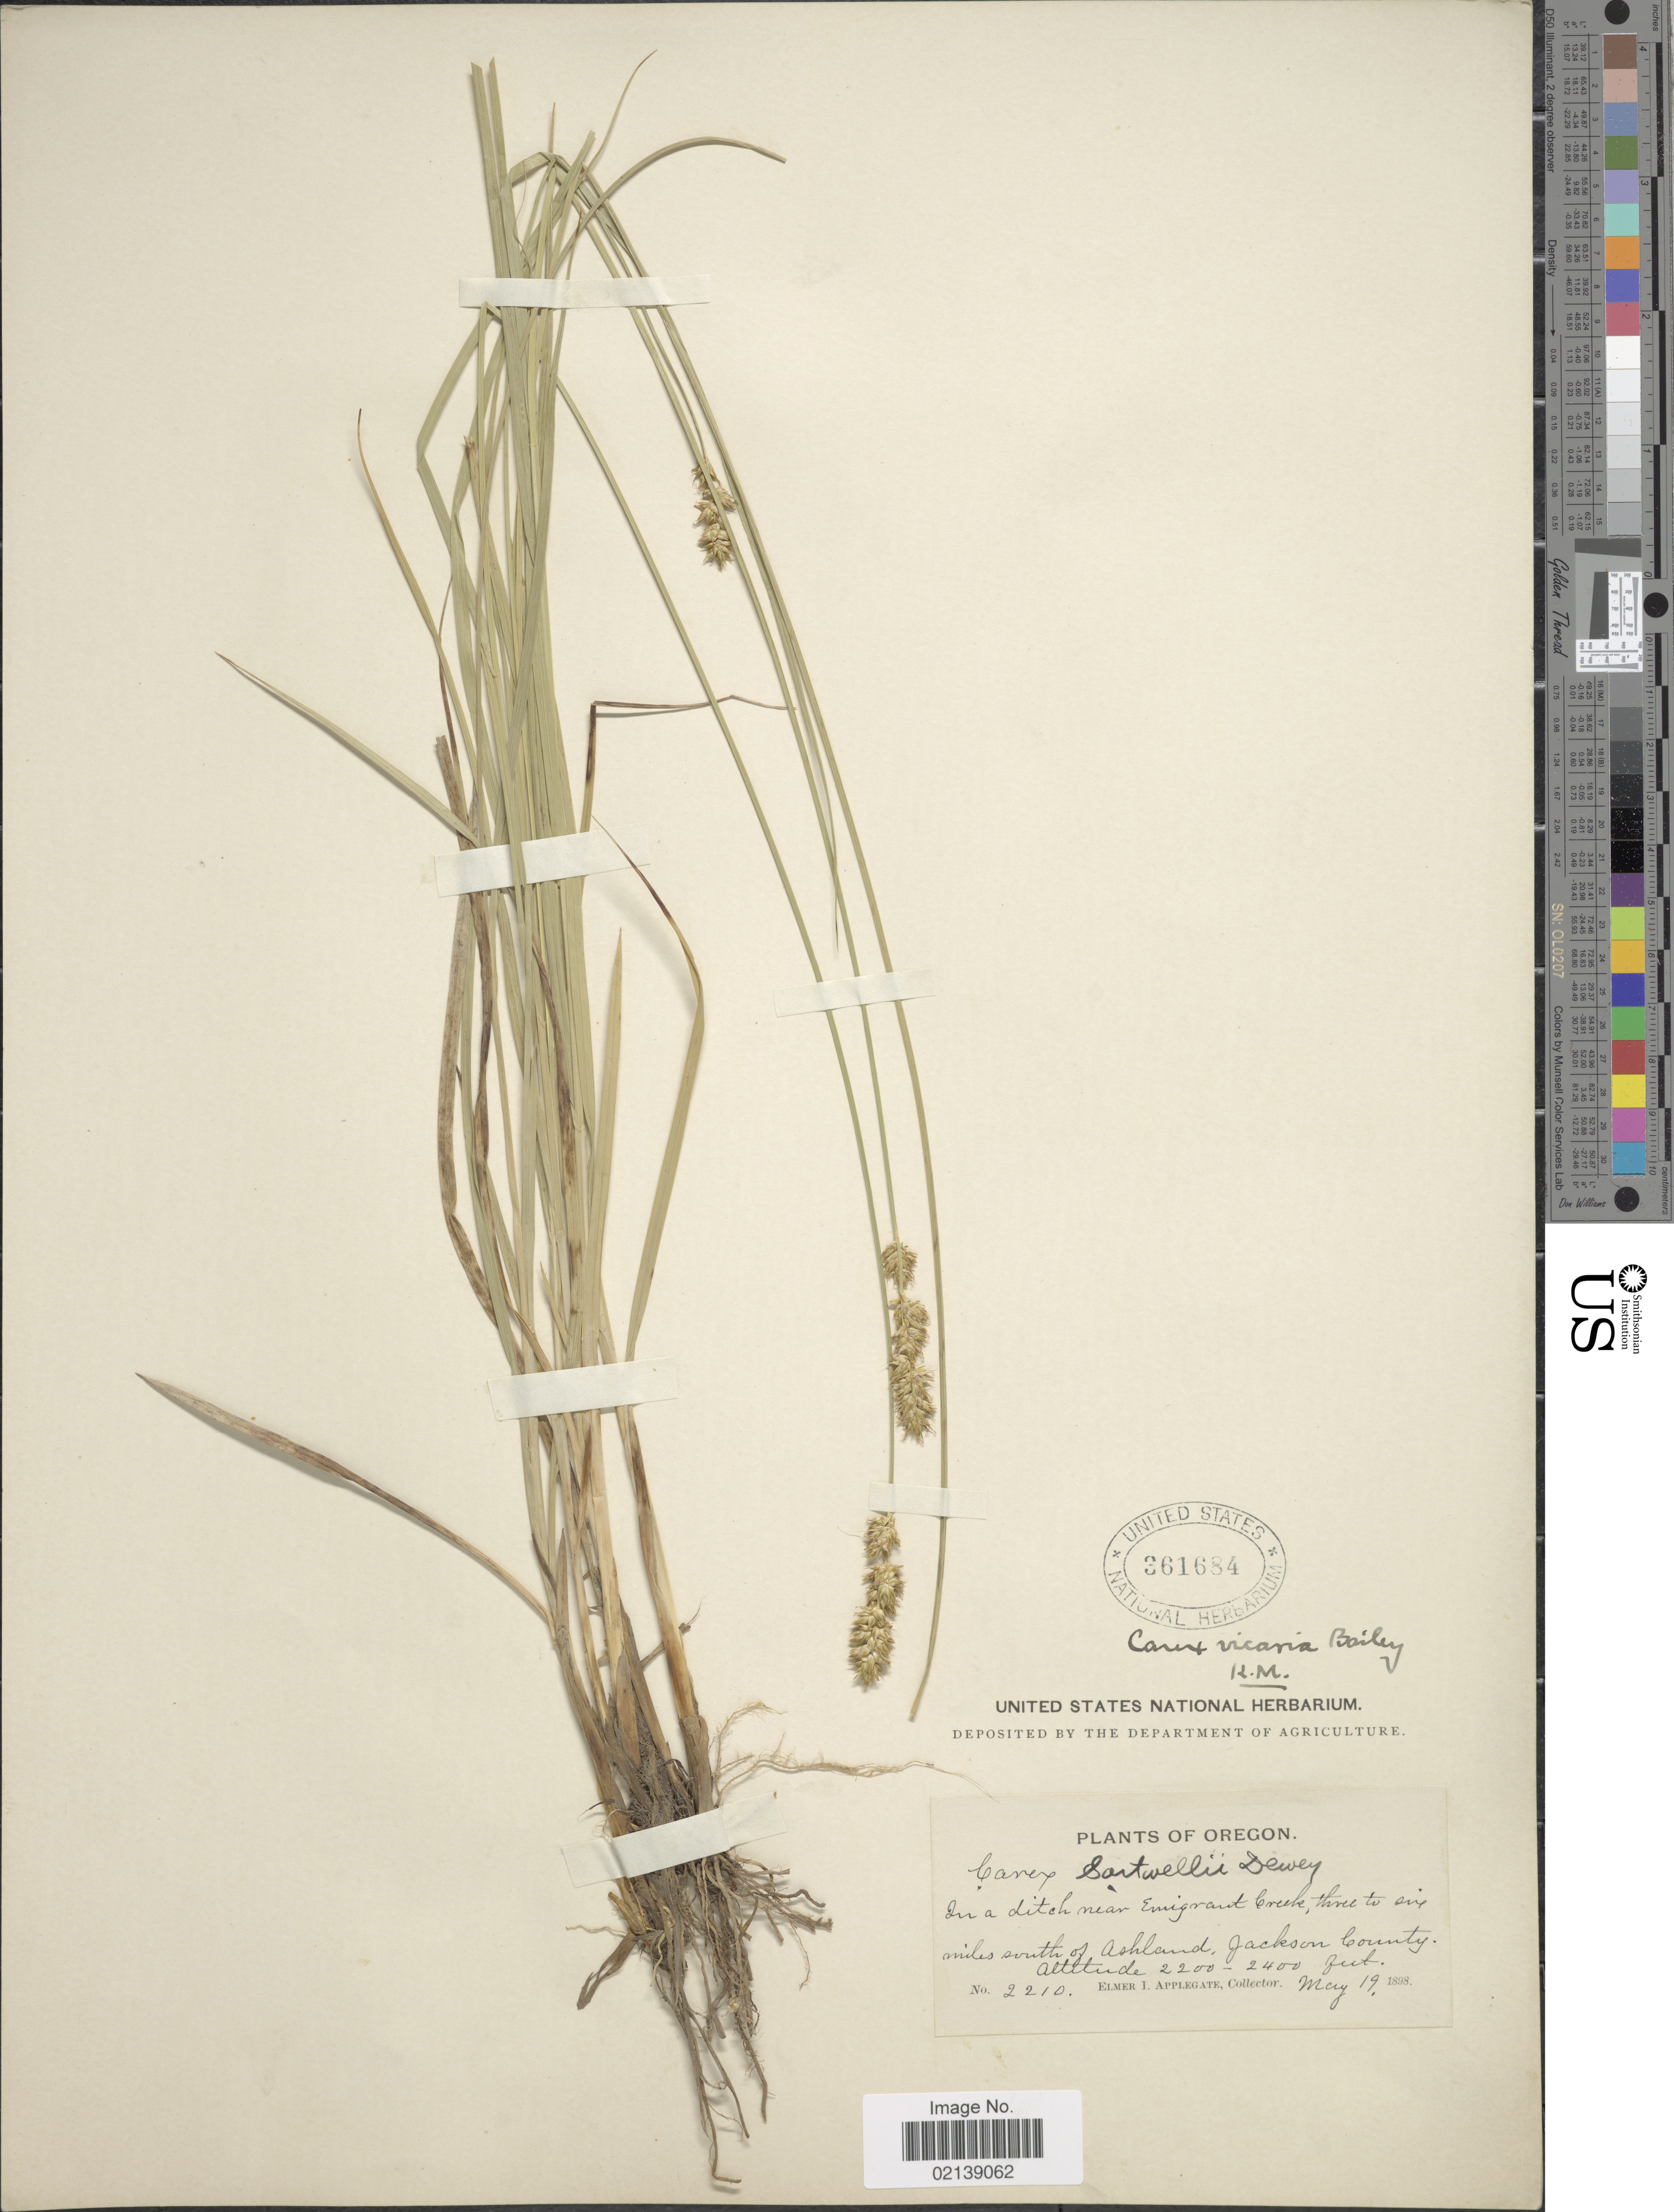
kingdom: Plantae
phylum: Tracheophyta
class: Liliopsida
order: Poales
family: Cyperaceae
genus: Carex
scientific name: Carex densa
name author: (L.H. Bailey) L.H. Bailey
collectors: E. I. Applegate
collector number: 2210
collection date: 1898-05-19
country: United States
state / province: Oregon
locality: In a ditch near Emigrant Creek, three to six miles south of Ashland, Jackson County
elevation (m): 671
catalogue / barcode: US 361684